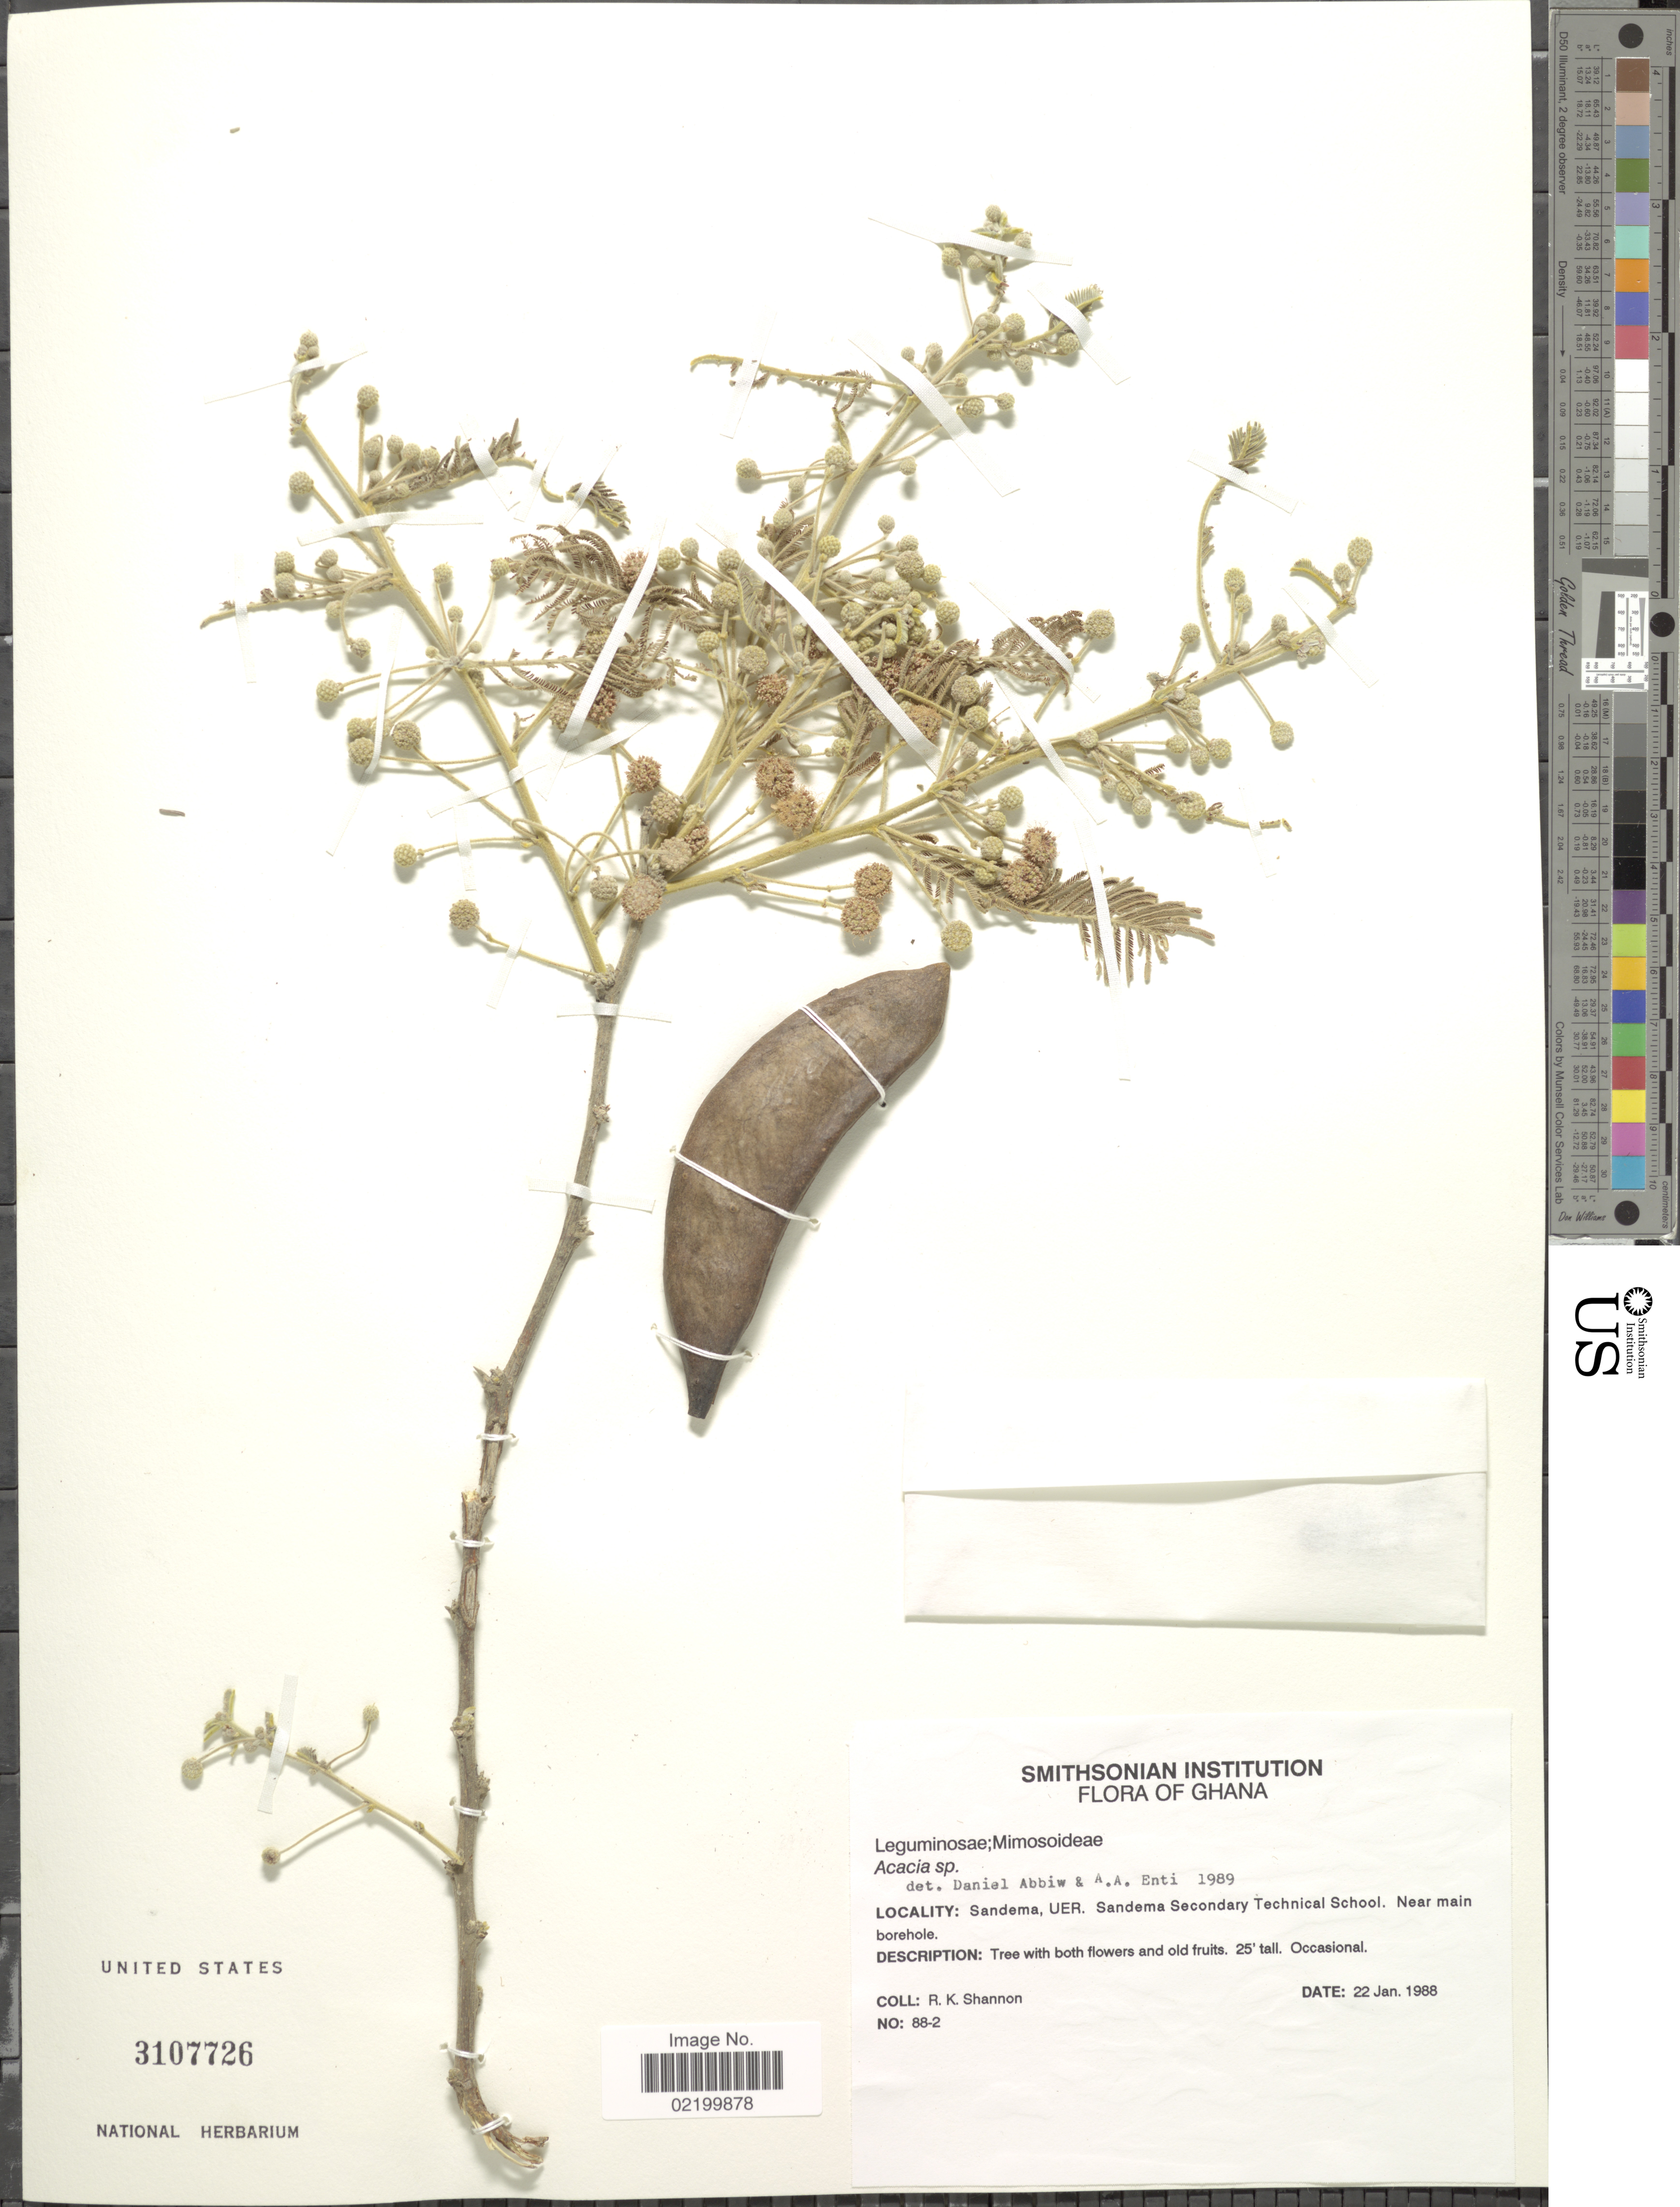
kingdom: Plantae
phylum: Tracheophyta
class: Magnoliopsida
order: Fabales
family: Fabaceae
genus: Vachellia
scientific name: Vachellia sp.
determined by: Strong, M. T., (US), Smithsonian Institution - National Museum of Natural History (UNITED STATES)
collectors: R. Shannon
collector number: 88-2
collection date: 1988-01-22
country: Ghana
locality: Sandema, UER. Sandema Secondary Technical School. Near main borehole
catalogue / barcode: US 3107726